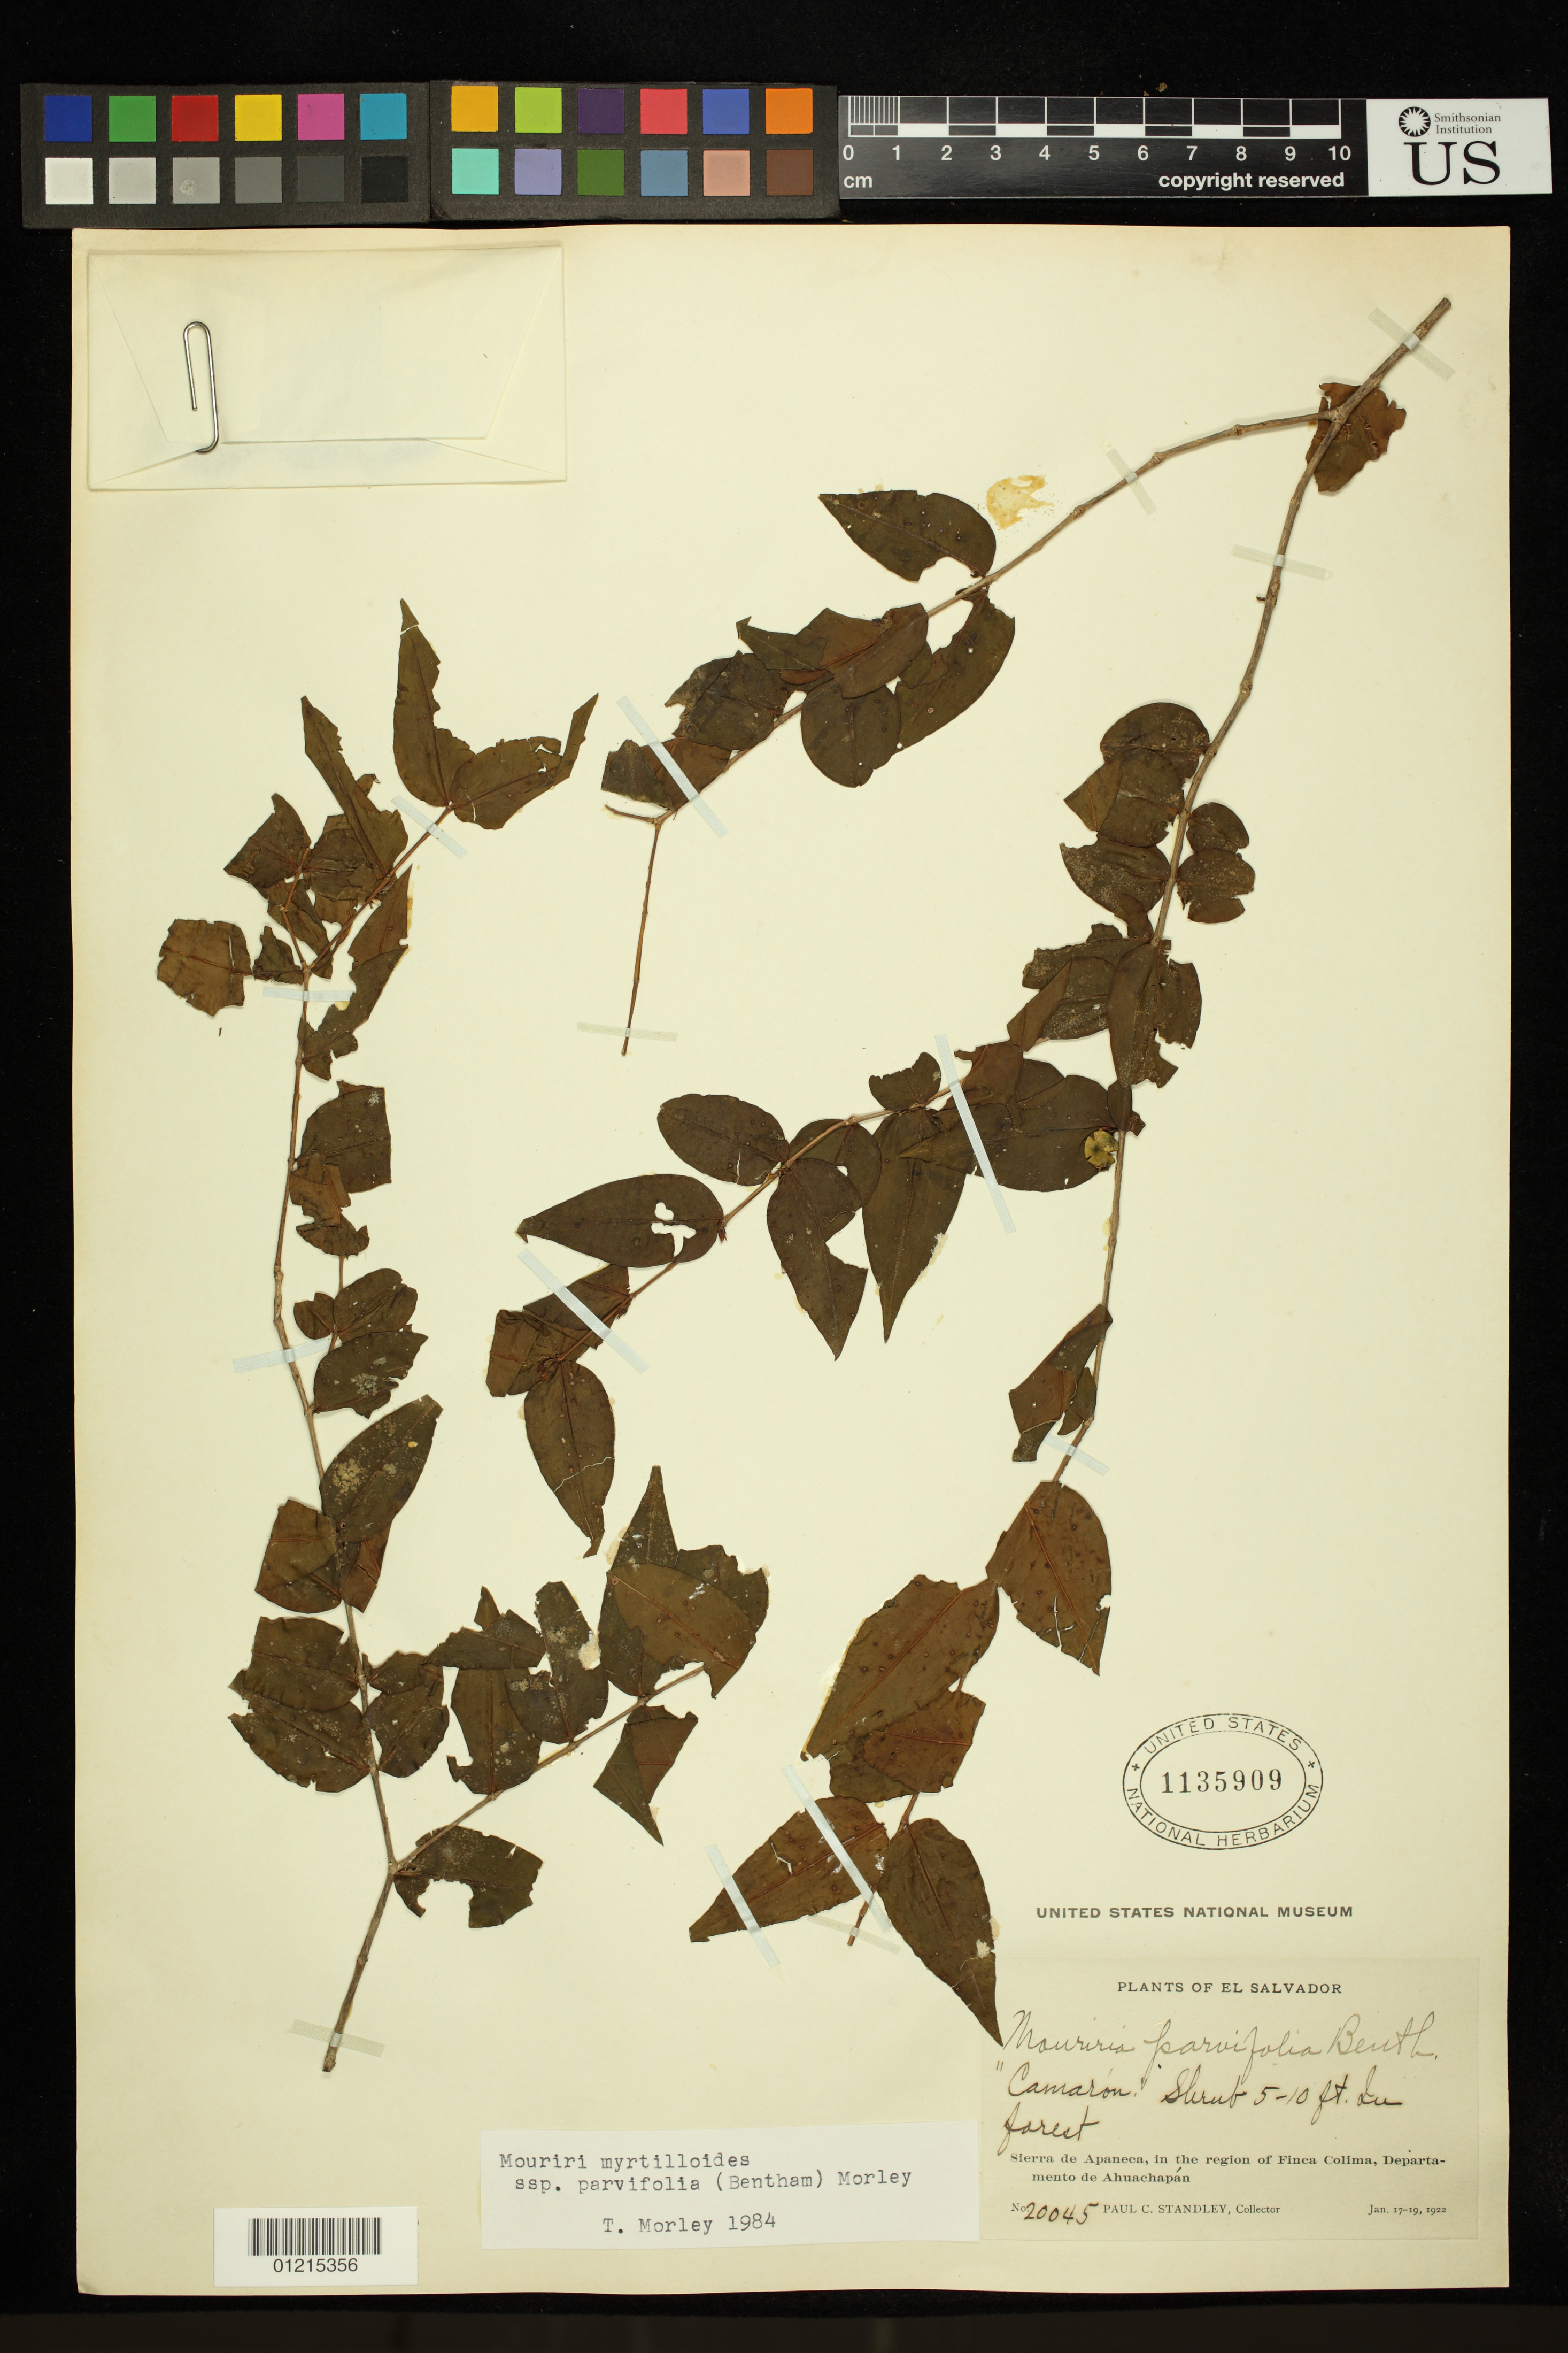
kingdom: Plantae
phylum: Tracheophyta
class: Magnoliopsida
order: Myrtales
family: Melastomataceae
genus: Mouriri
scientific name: Mouriri parvifolia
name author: Benth.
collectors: P. C. Standley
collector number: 20045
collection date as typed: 17 Jan 1922 to 19 Jan 1922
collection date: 1922-01-17/1922-01-19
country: El Salvador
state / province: Ahuachapán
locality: Sierra de Apaneca, in the region of Finca Colima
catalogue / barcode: US 1135909